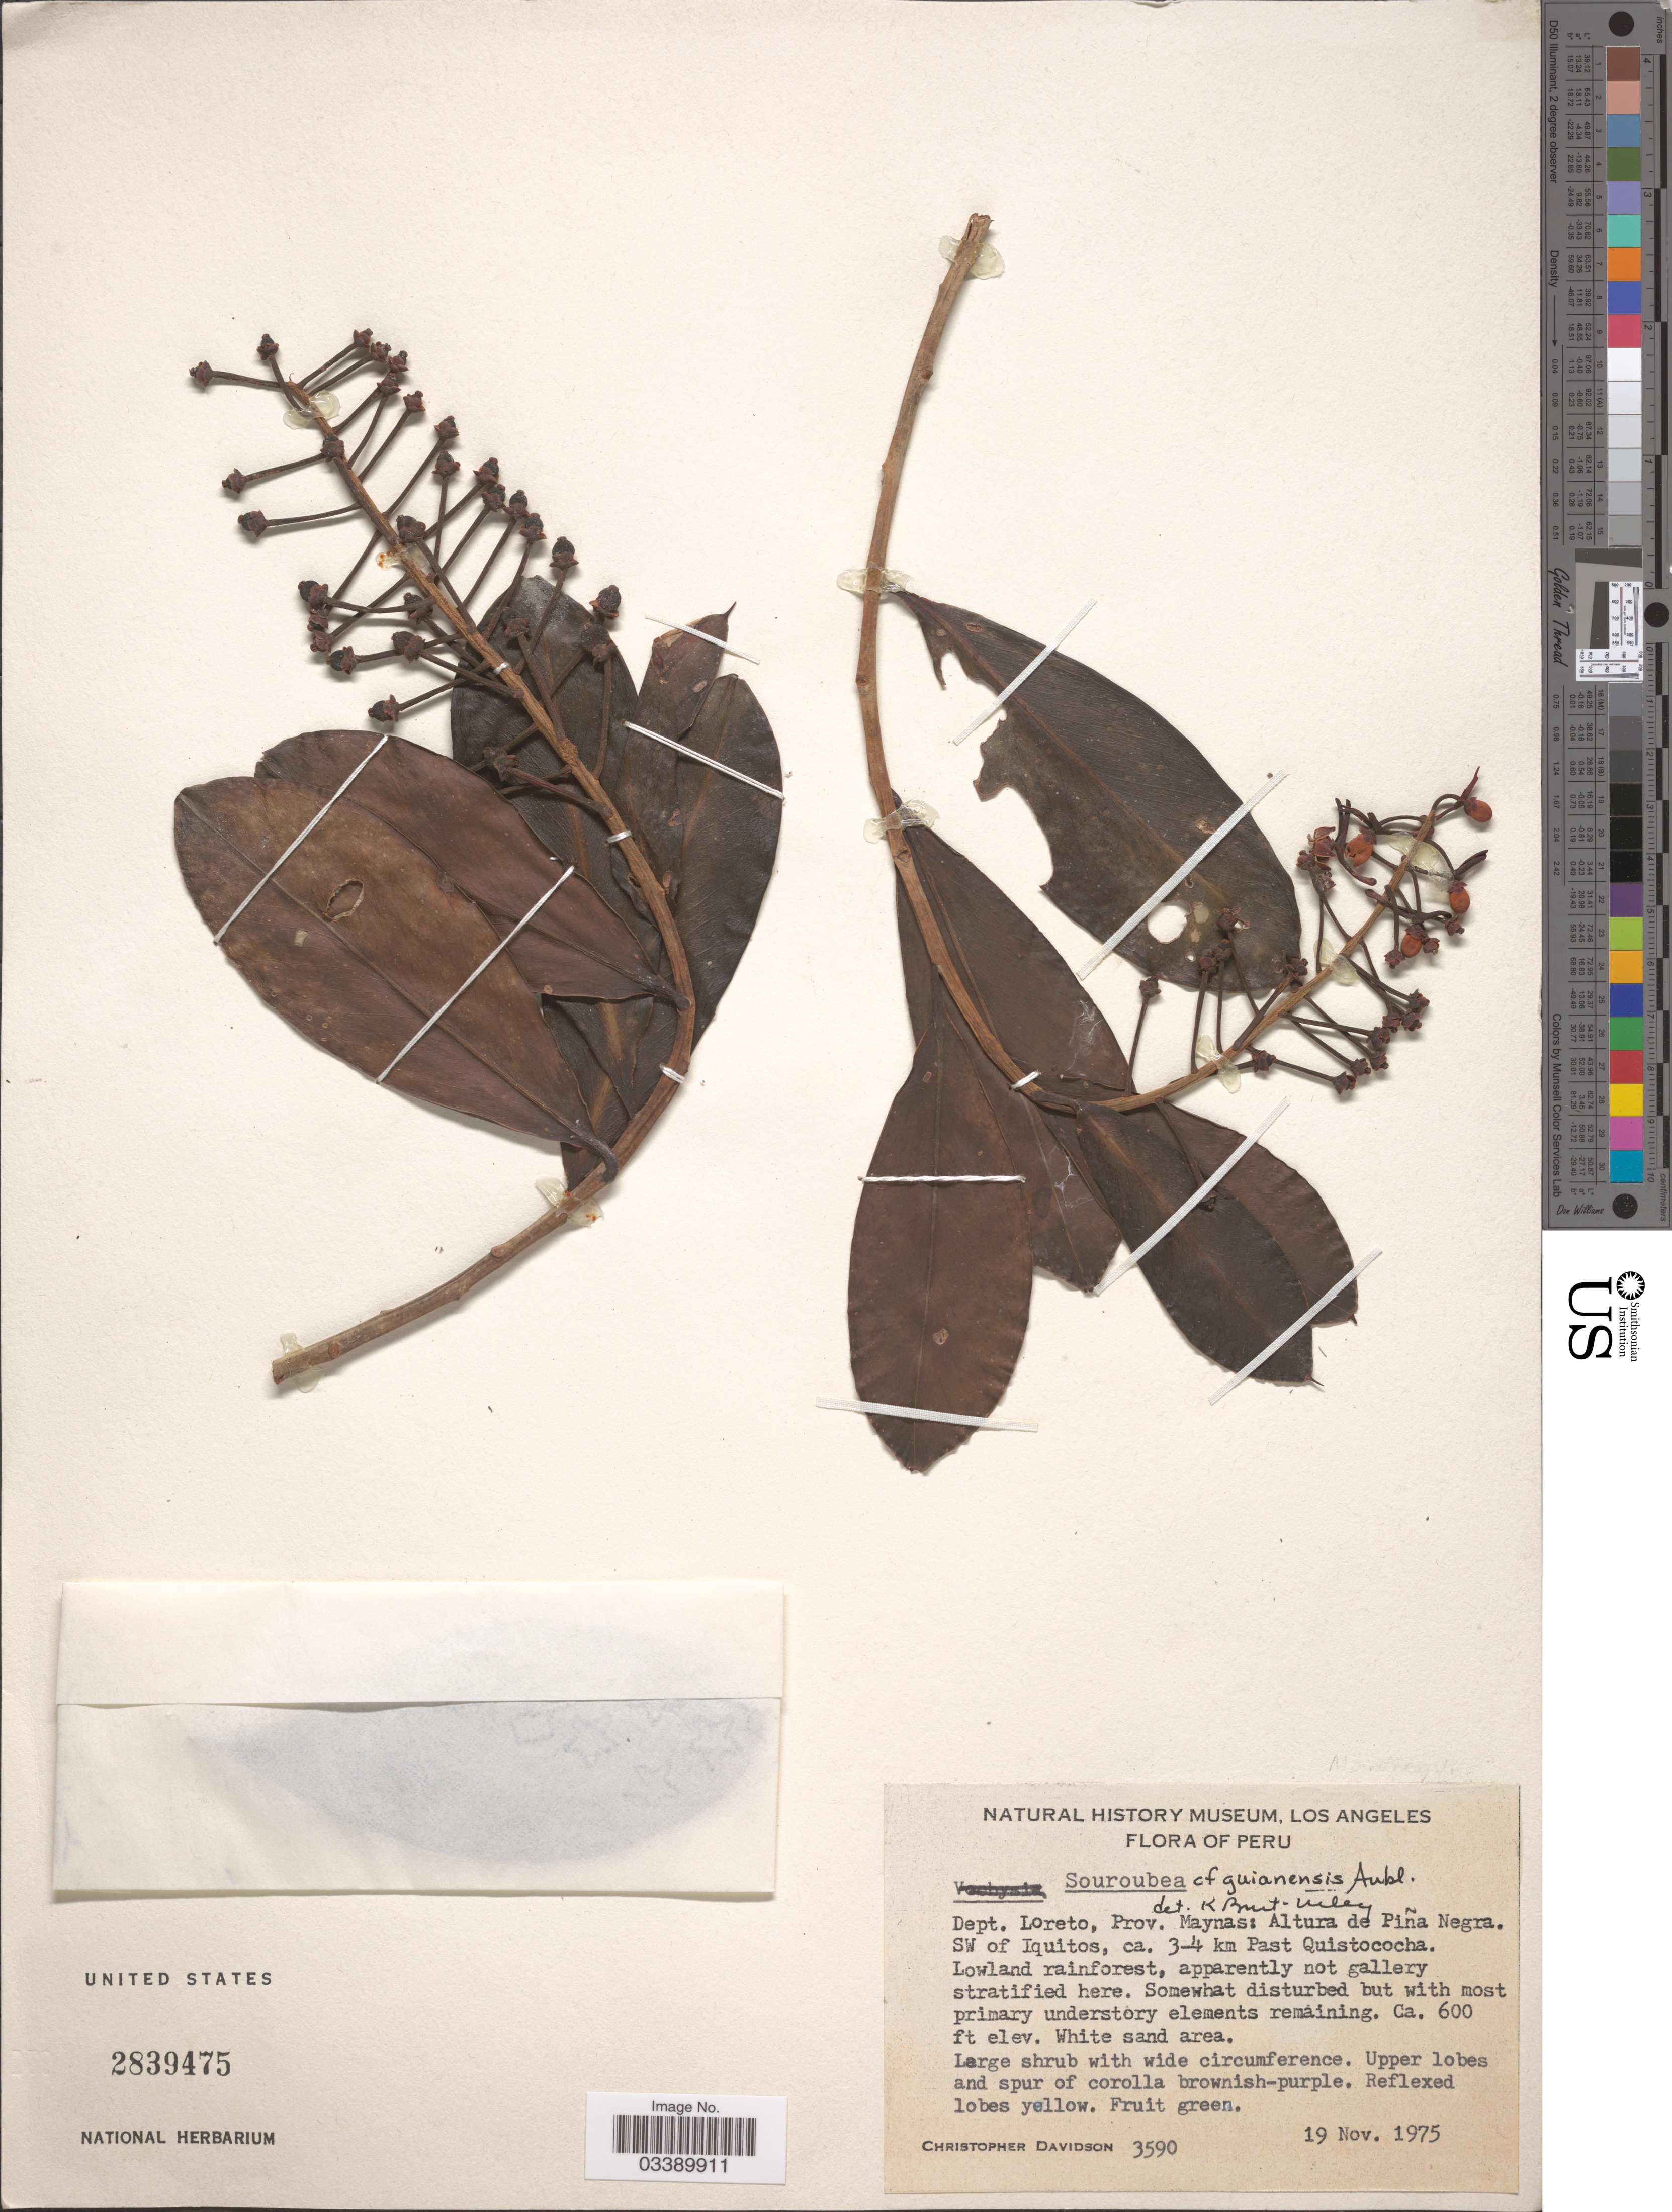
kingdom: Plantae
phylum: Tracheophyta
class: Magnoliopsida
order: Ericales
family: Marcgraviaceae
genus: Souroubea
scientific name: Souroubea guianensis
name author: Aubl.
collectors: C. Davidson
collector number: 3590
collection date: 1975-11-19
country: Peru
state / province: Loreto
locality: Dept. Loreto, Prov. Maynas: Altura de Piña Negra. SW of Iquitos, ca. 3-4 km Past Quistococha.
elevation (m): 183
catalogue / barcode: US 2839475